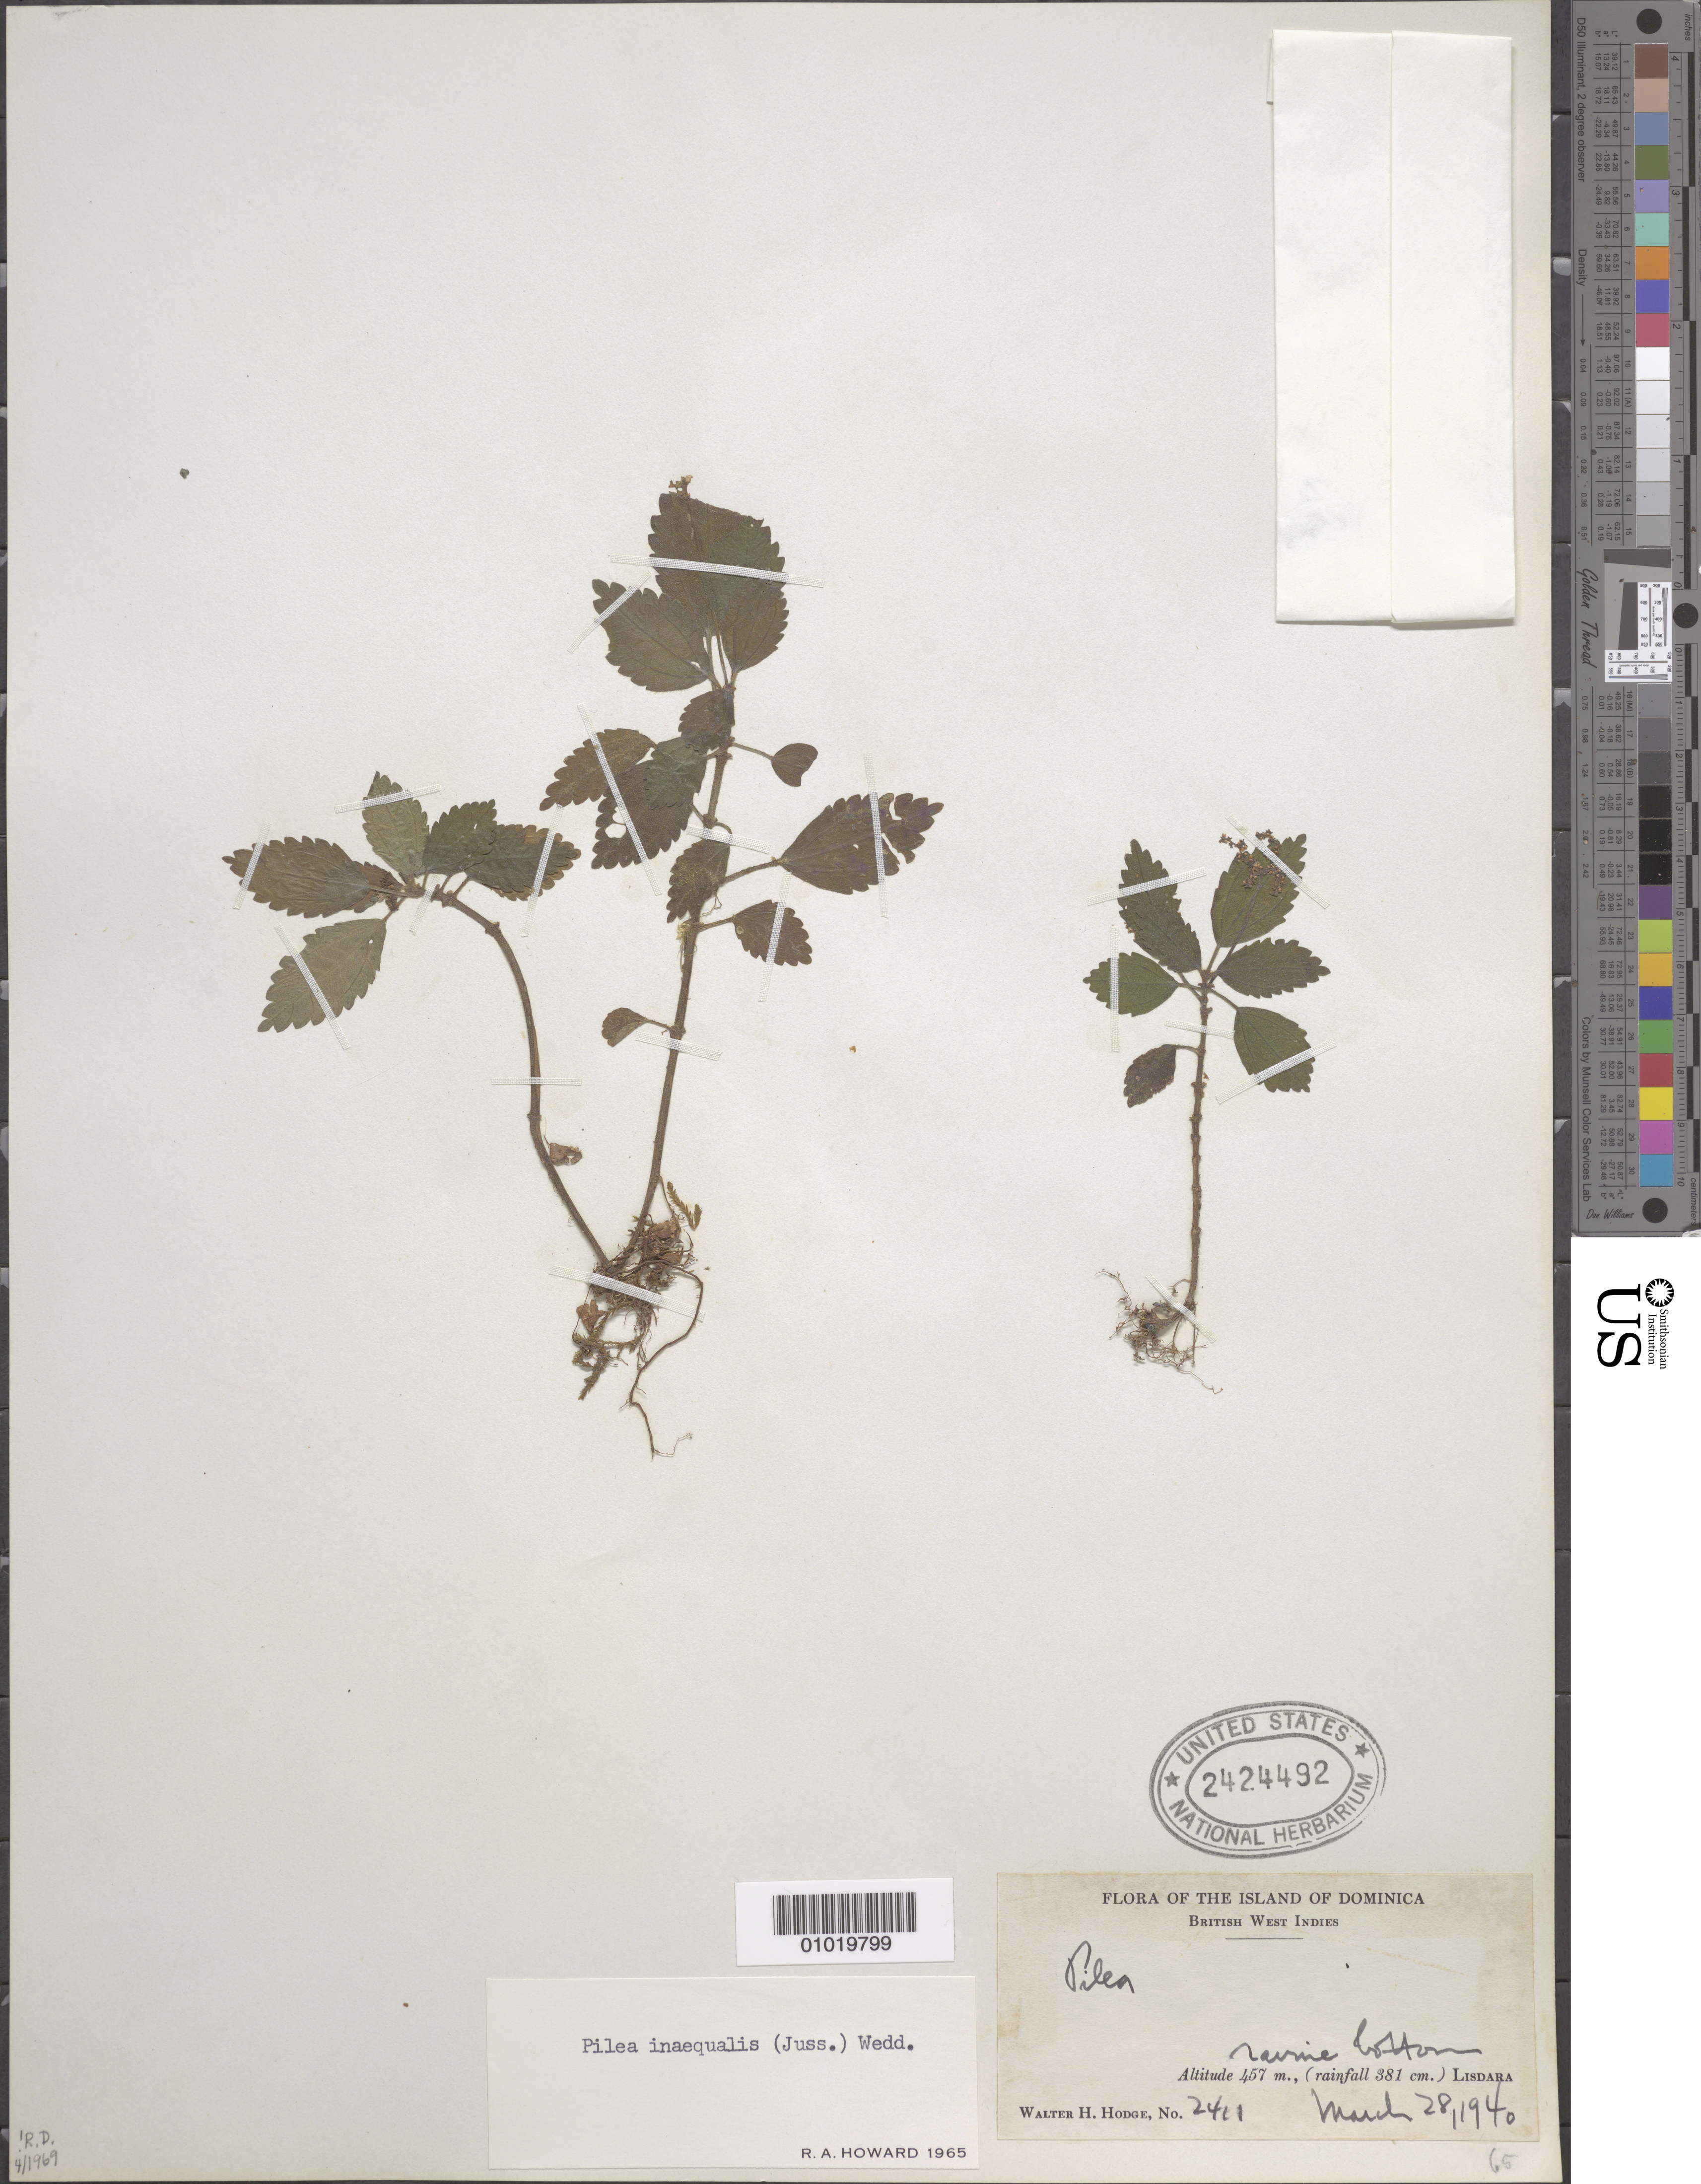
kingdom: Plantae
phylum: Tracheophyta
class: Magnoliopsida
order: Rosales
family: Urticaceae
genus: Pilea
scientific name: Pilea inaequalis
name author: (Juss. ex Poir.) Wedd.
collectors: W. Hodge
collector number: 2411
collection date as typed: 28 Mar 1940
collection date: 1940-03-28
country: Dominica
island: Dominica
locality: ravine bolton. Lisdara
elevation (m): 457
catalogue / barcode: US 2424492